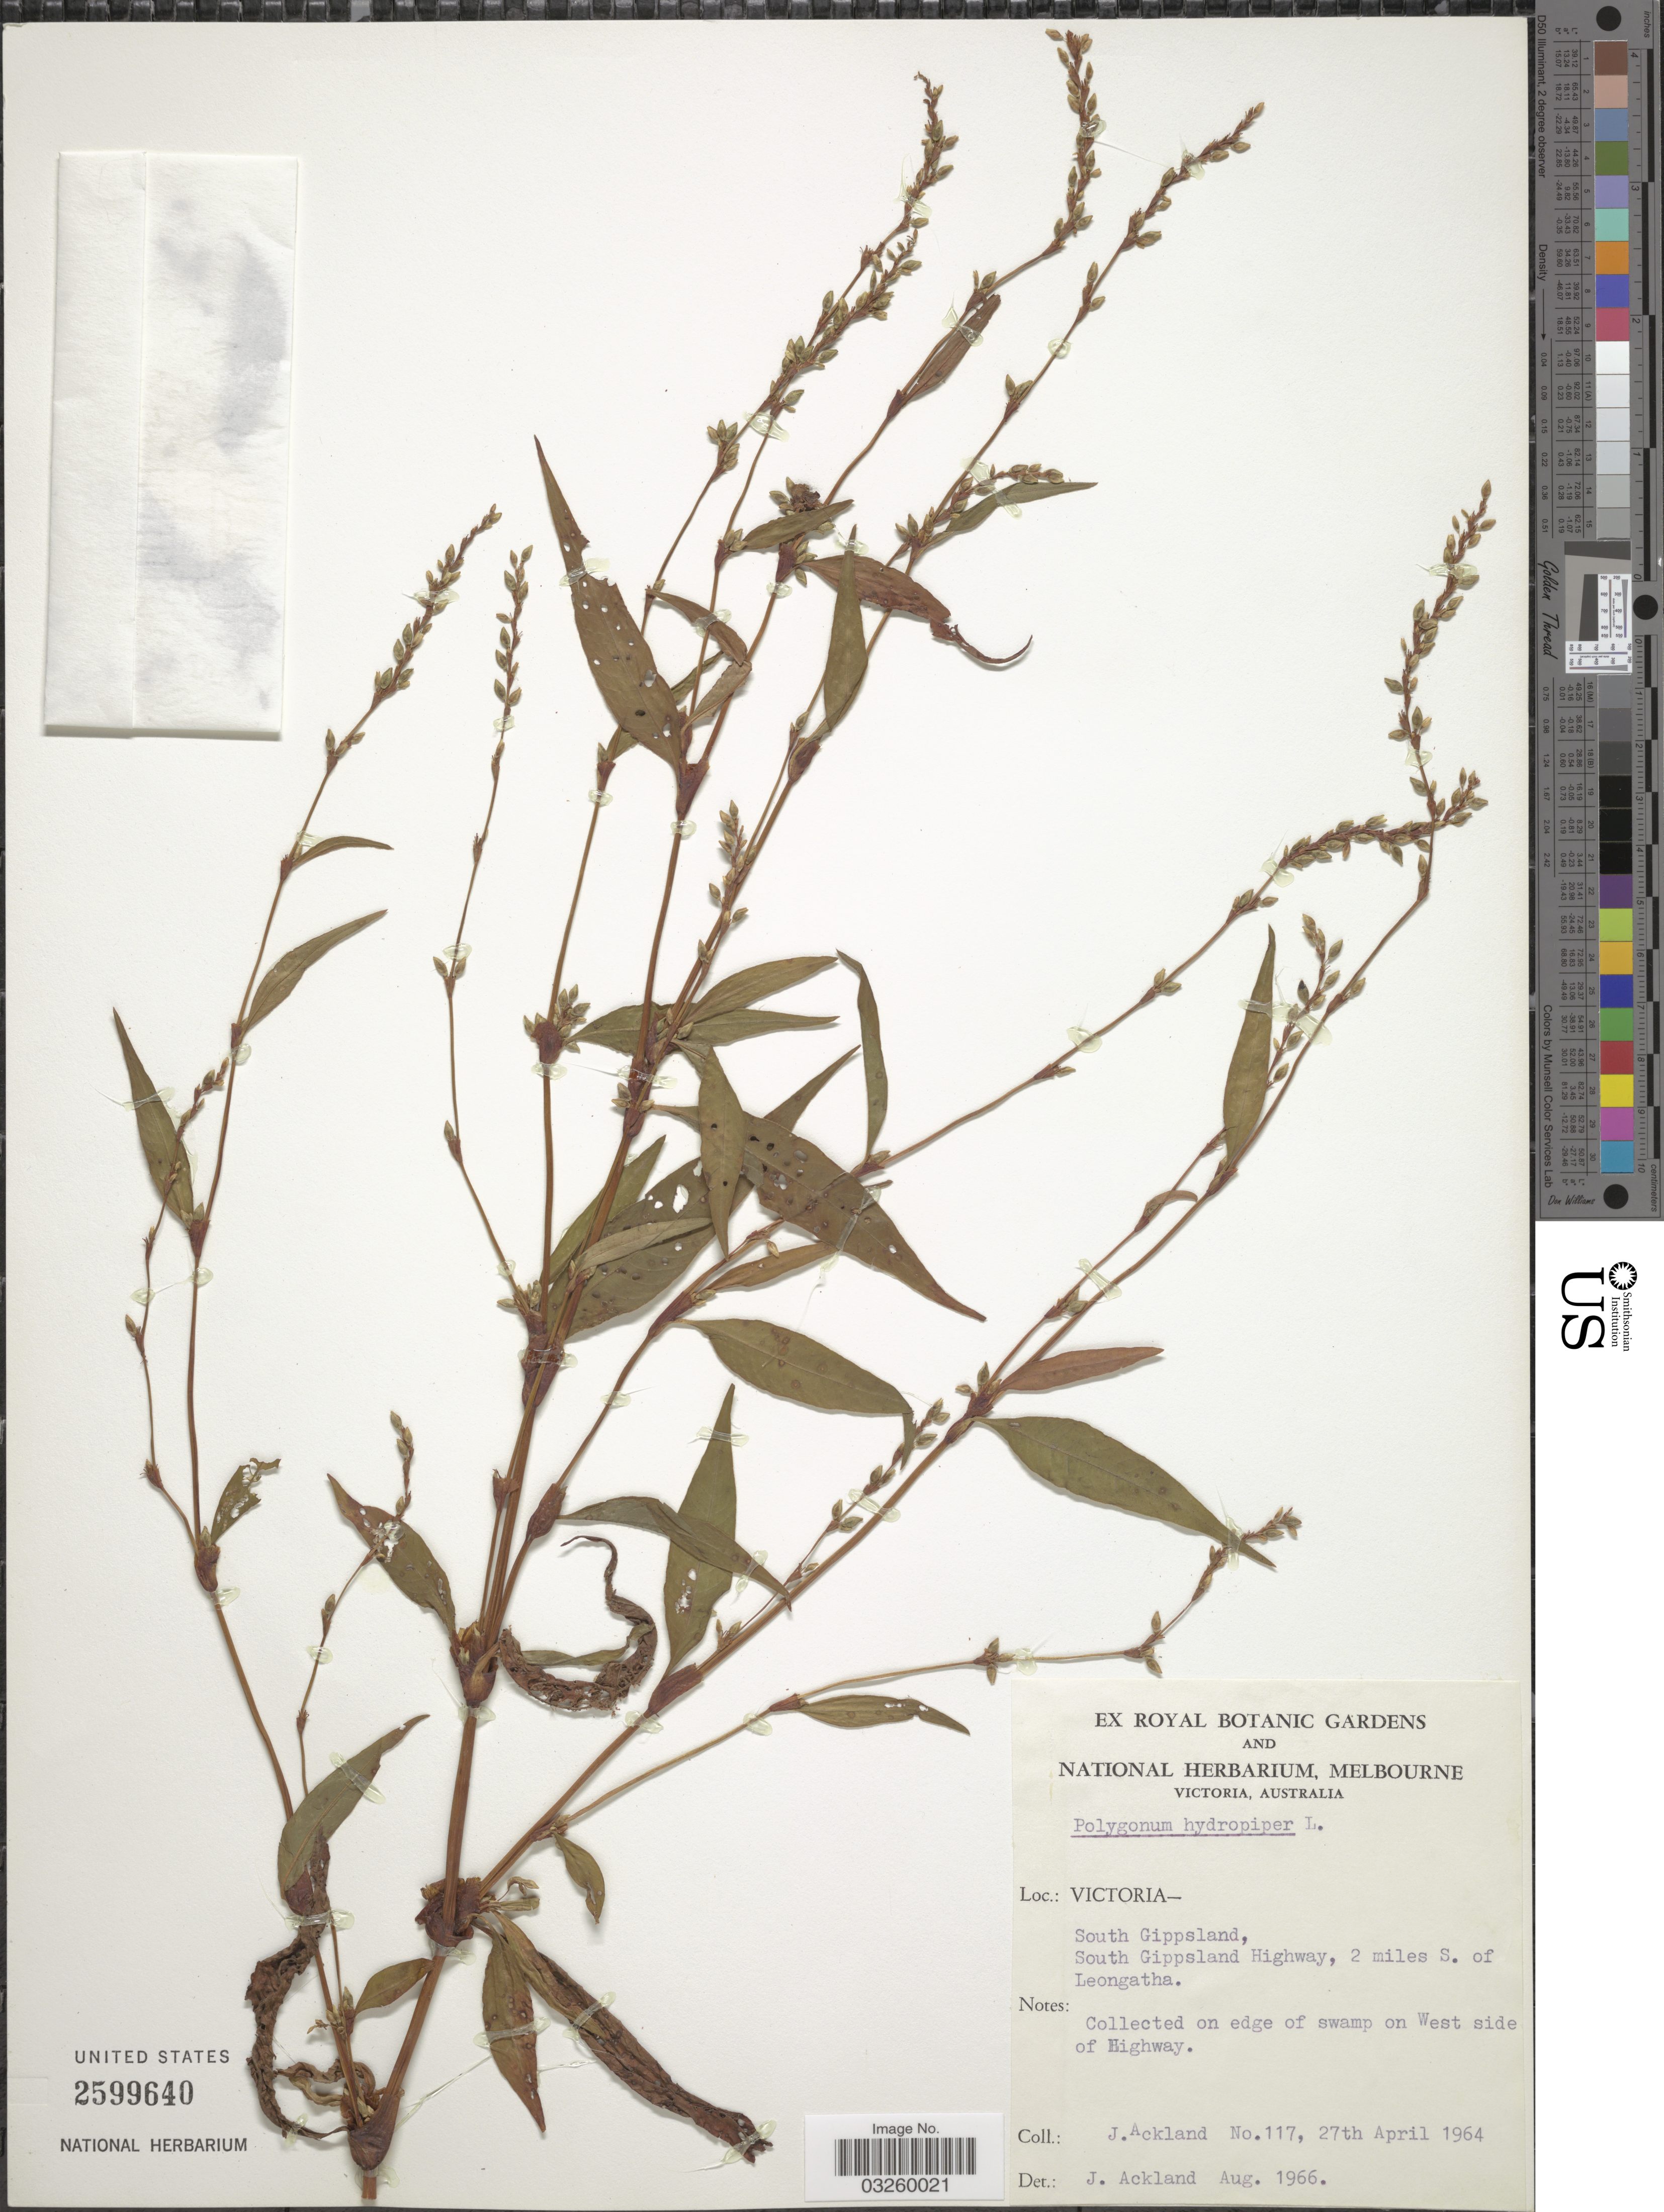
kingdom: Plantae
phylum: Tracheophyta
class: Magnoliopsida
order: Caryophyllales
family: Polygonaceae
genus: Polygonum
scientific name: Polygonum hydropiper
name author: L.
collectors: J. J. Ackland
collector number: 117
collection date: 1964-04-27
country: Australia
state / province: Victoria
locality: Victoria. South Gippsland, South Gippsland Highway, 2 miles S. of Leongatha. On edge of swamp on West side of Highway.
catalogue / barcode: US 2599640